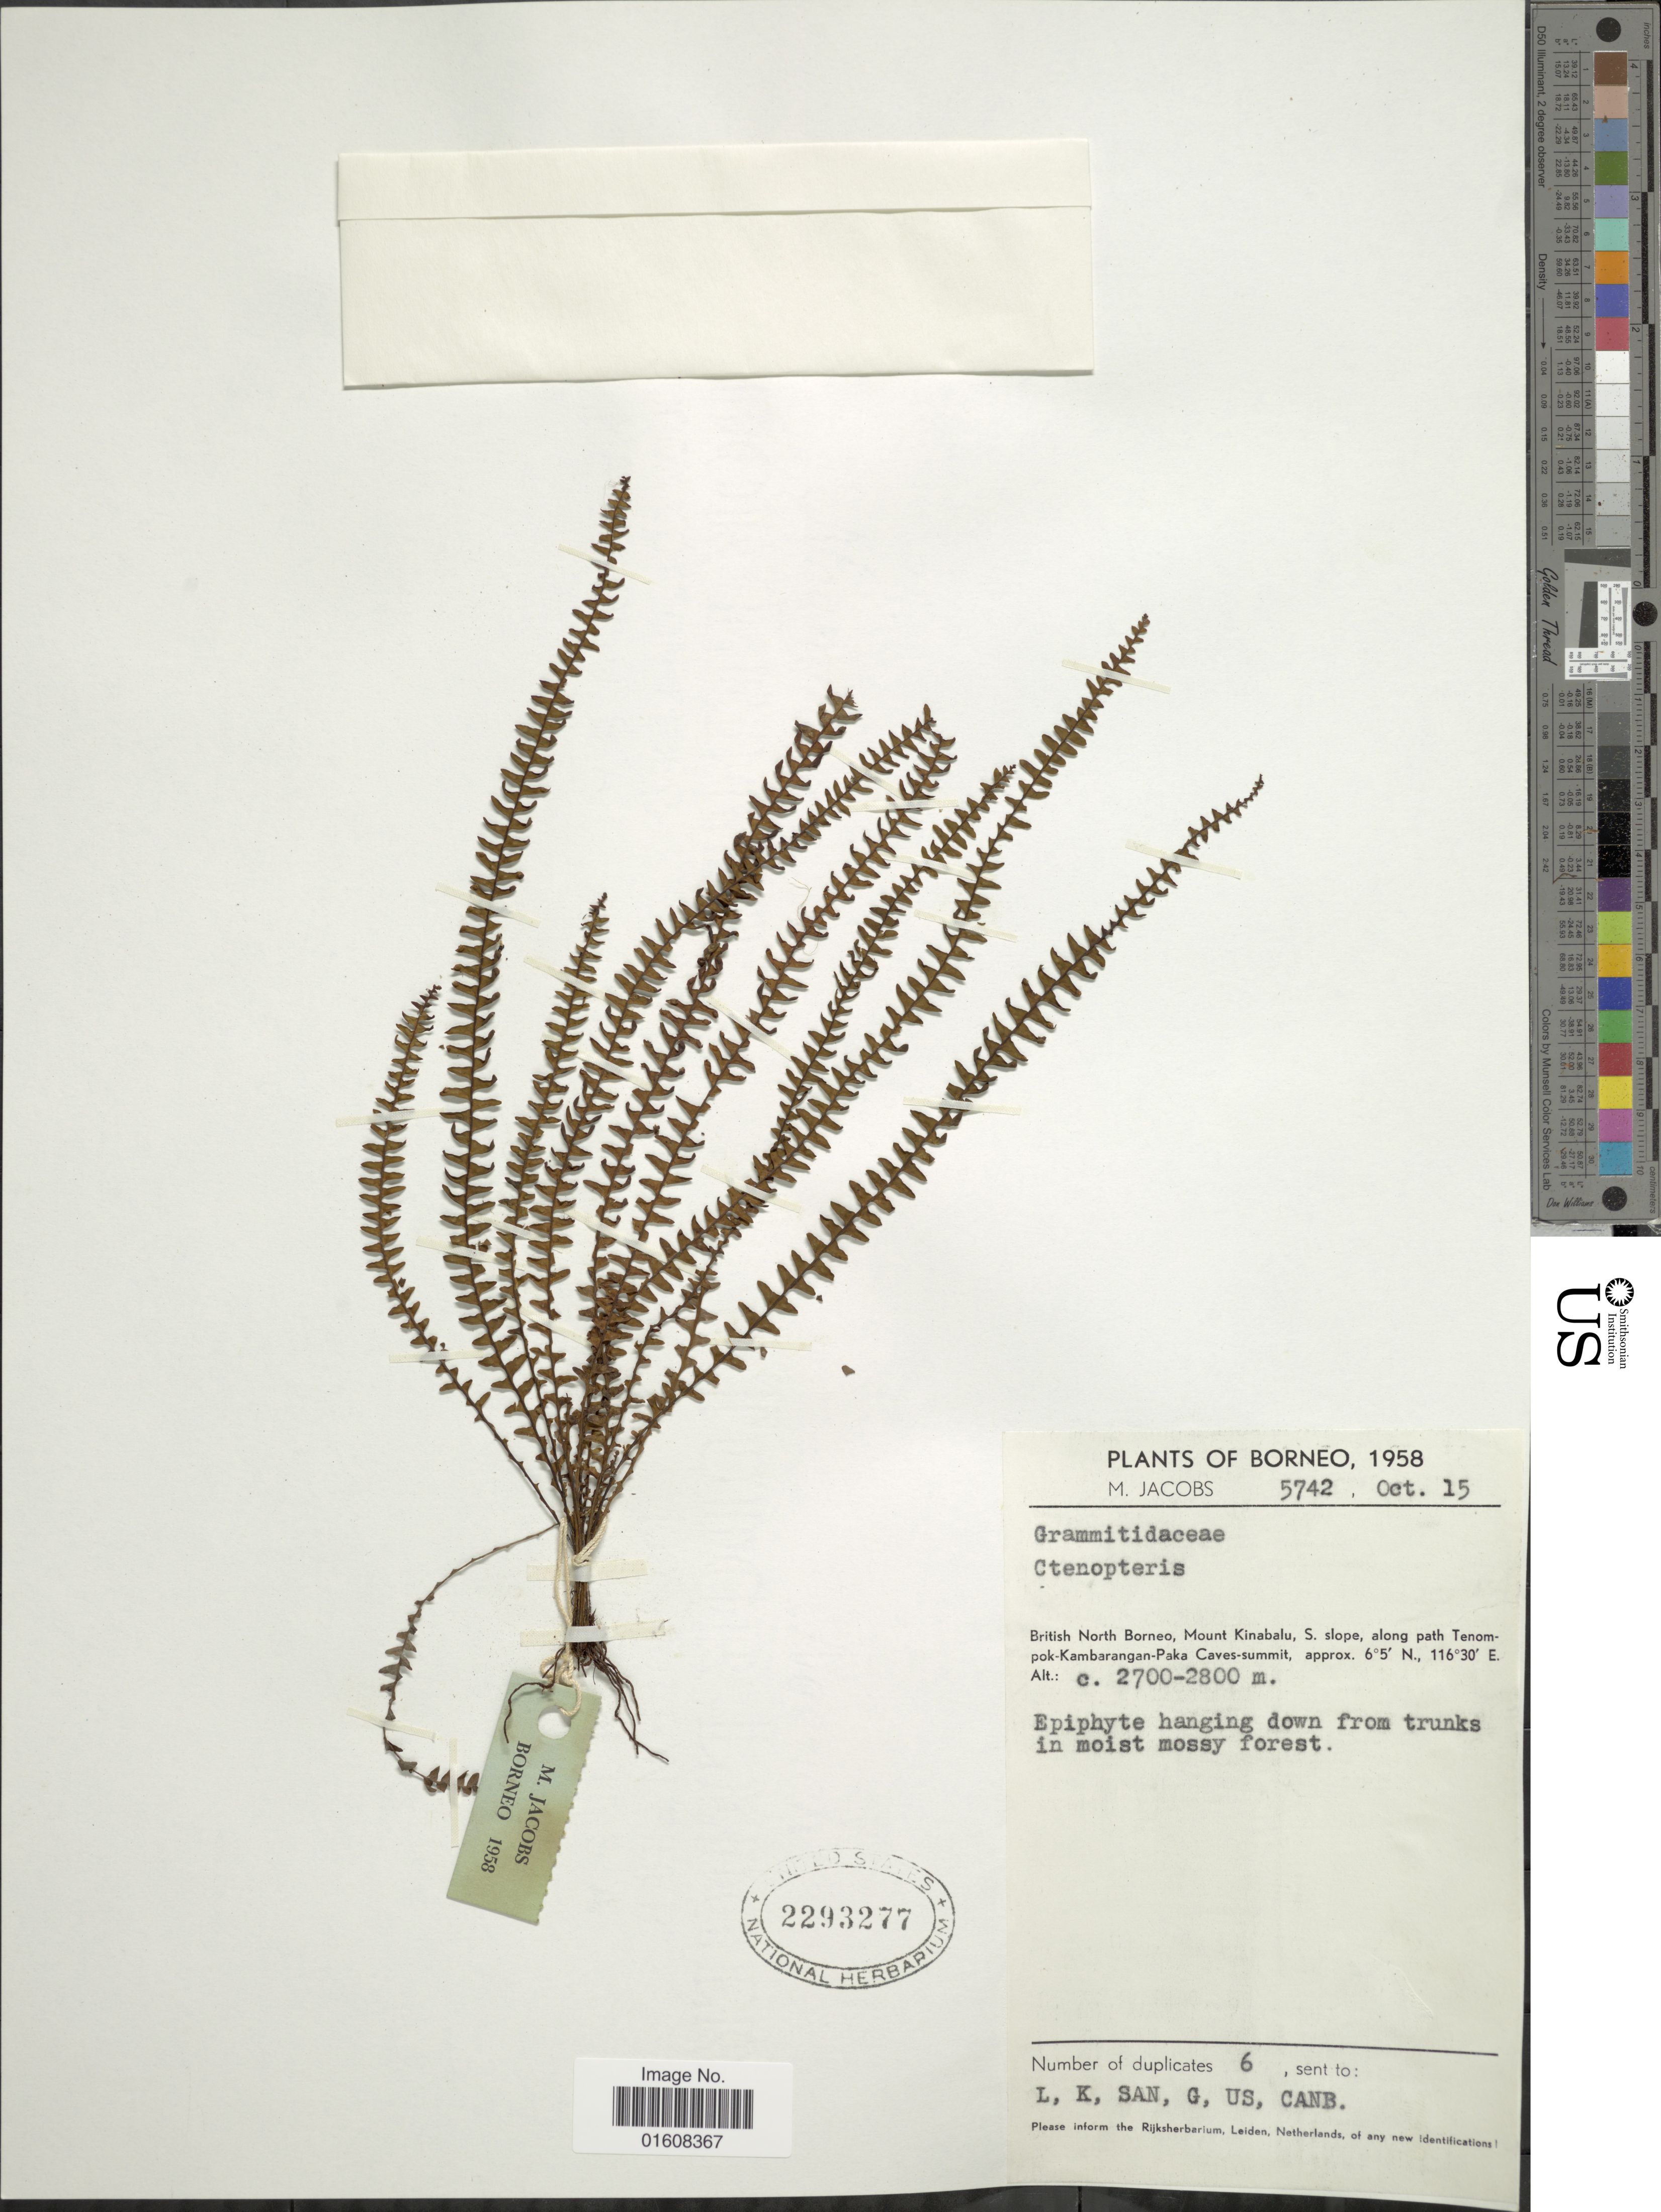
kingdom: Plantae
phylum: Tracheophyta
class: Polypodiopsida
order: Polypodiales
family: Polypodiaceae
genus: Grammitis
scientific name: Grammitis sp.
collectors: M. Jacobs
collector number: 5742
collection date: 1958-10-15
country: Malaysia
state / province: Sabah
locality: British North Borneo, Mount Kinabalu, S. slope, along Tenompok-Kambarangan-Paka Caves-summit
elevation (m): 2700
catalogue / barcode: US 2293277